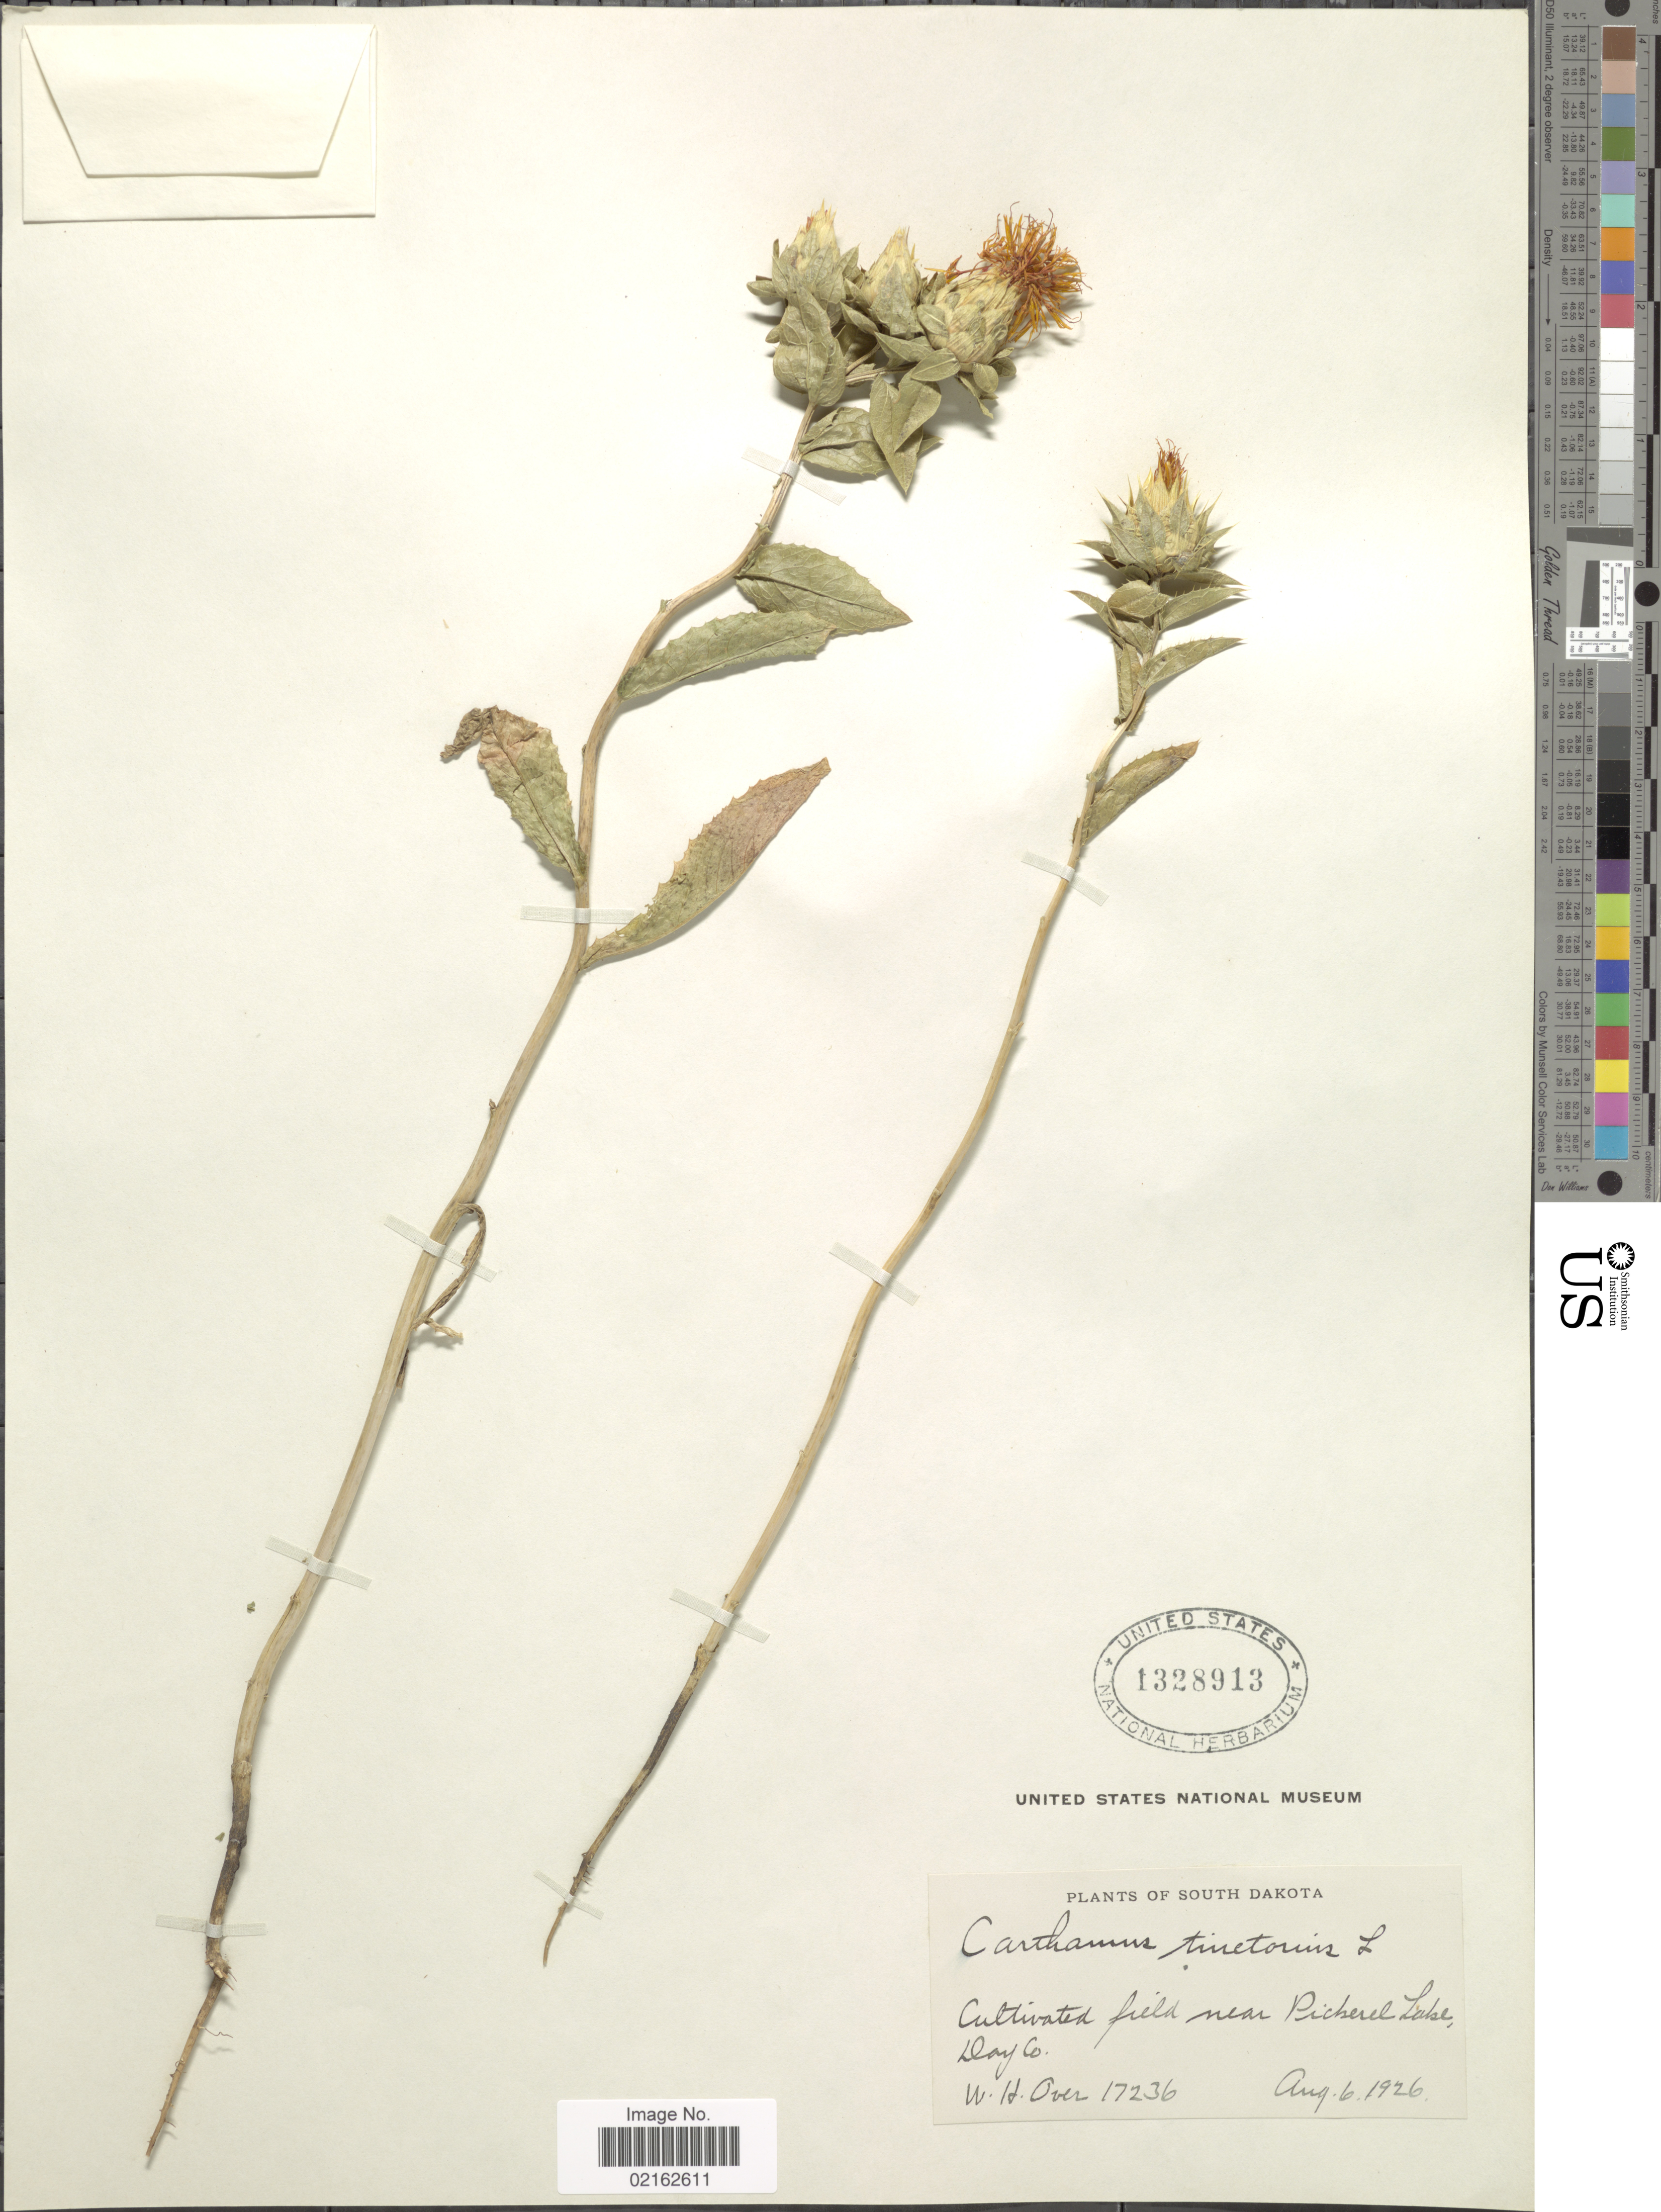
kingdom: Plantae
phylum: Tracheophyta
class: Magnoliopsida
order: Asterales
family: Asteraceae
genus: Carthamus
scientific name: Carthamus tinctorius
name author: L.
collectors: W. Over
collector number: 17236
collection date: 1926-08-06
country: United States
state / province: South Dakota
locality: Near Picherel Lake, Day Co.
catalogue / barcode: US 1328913